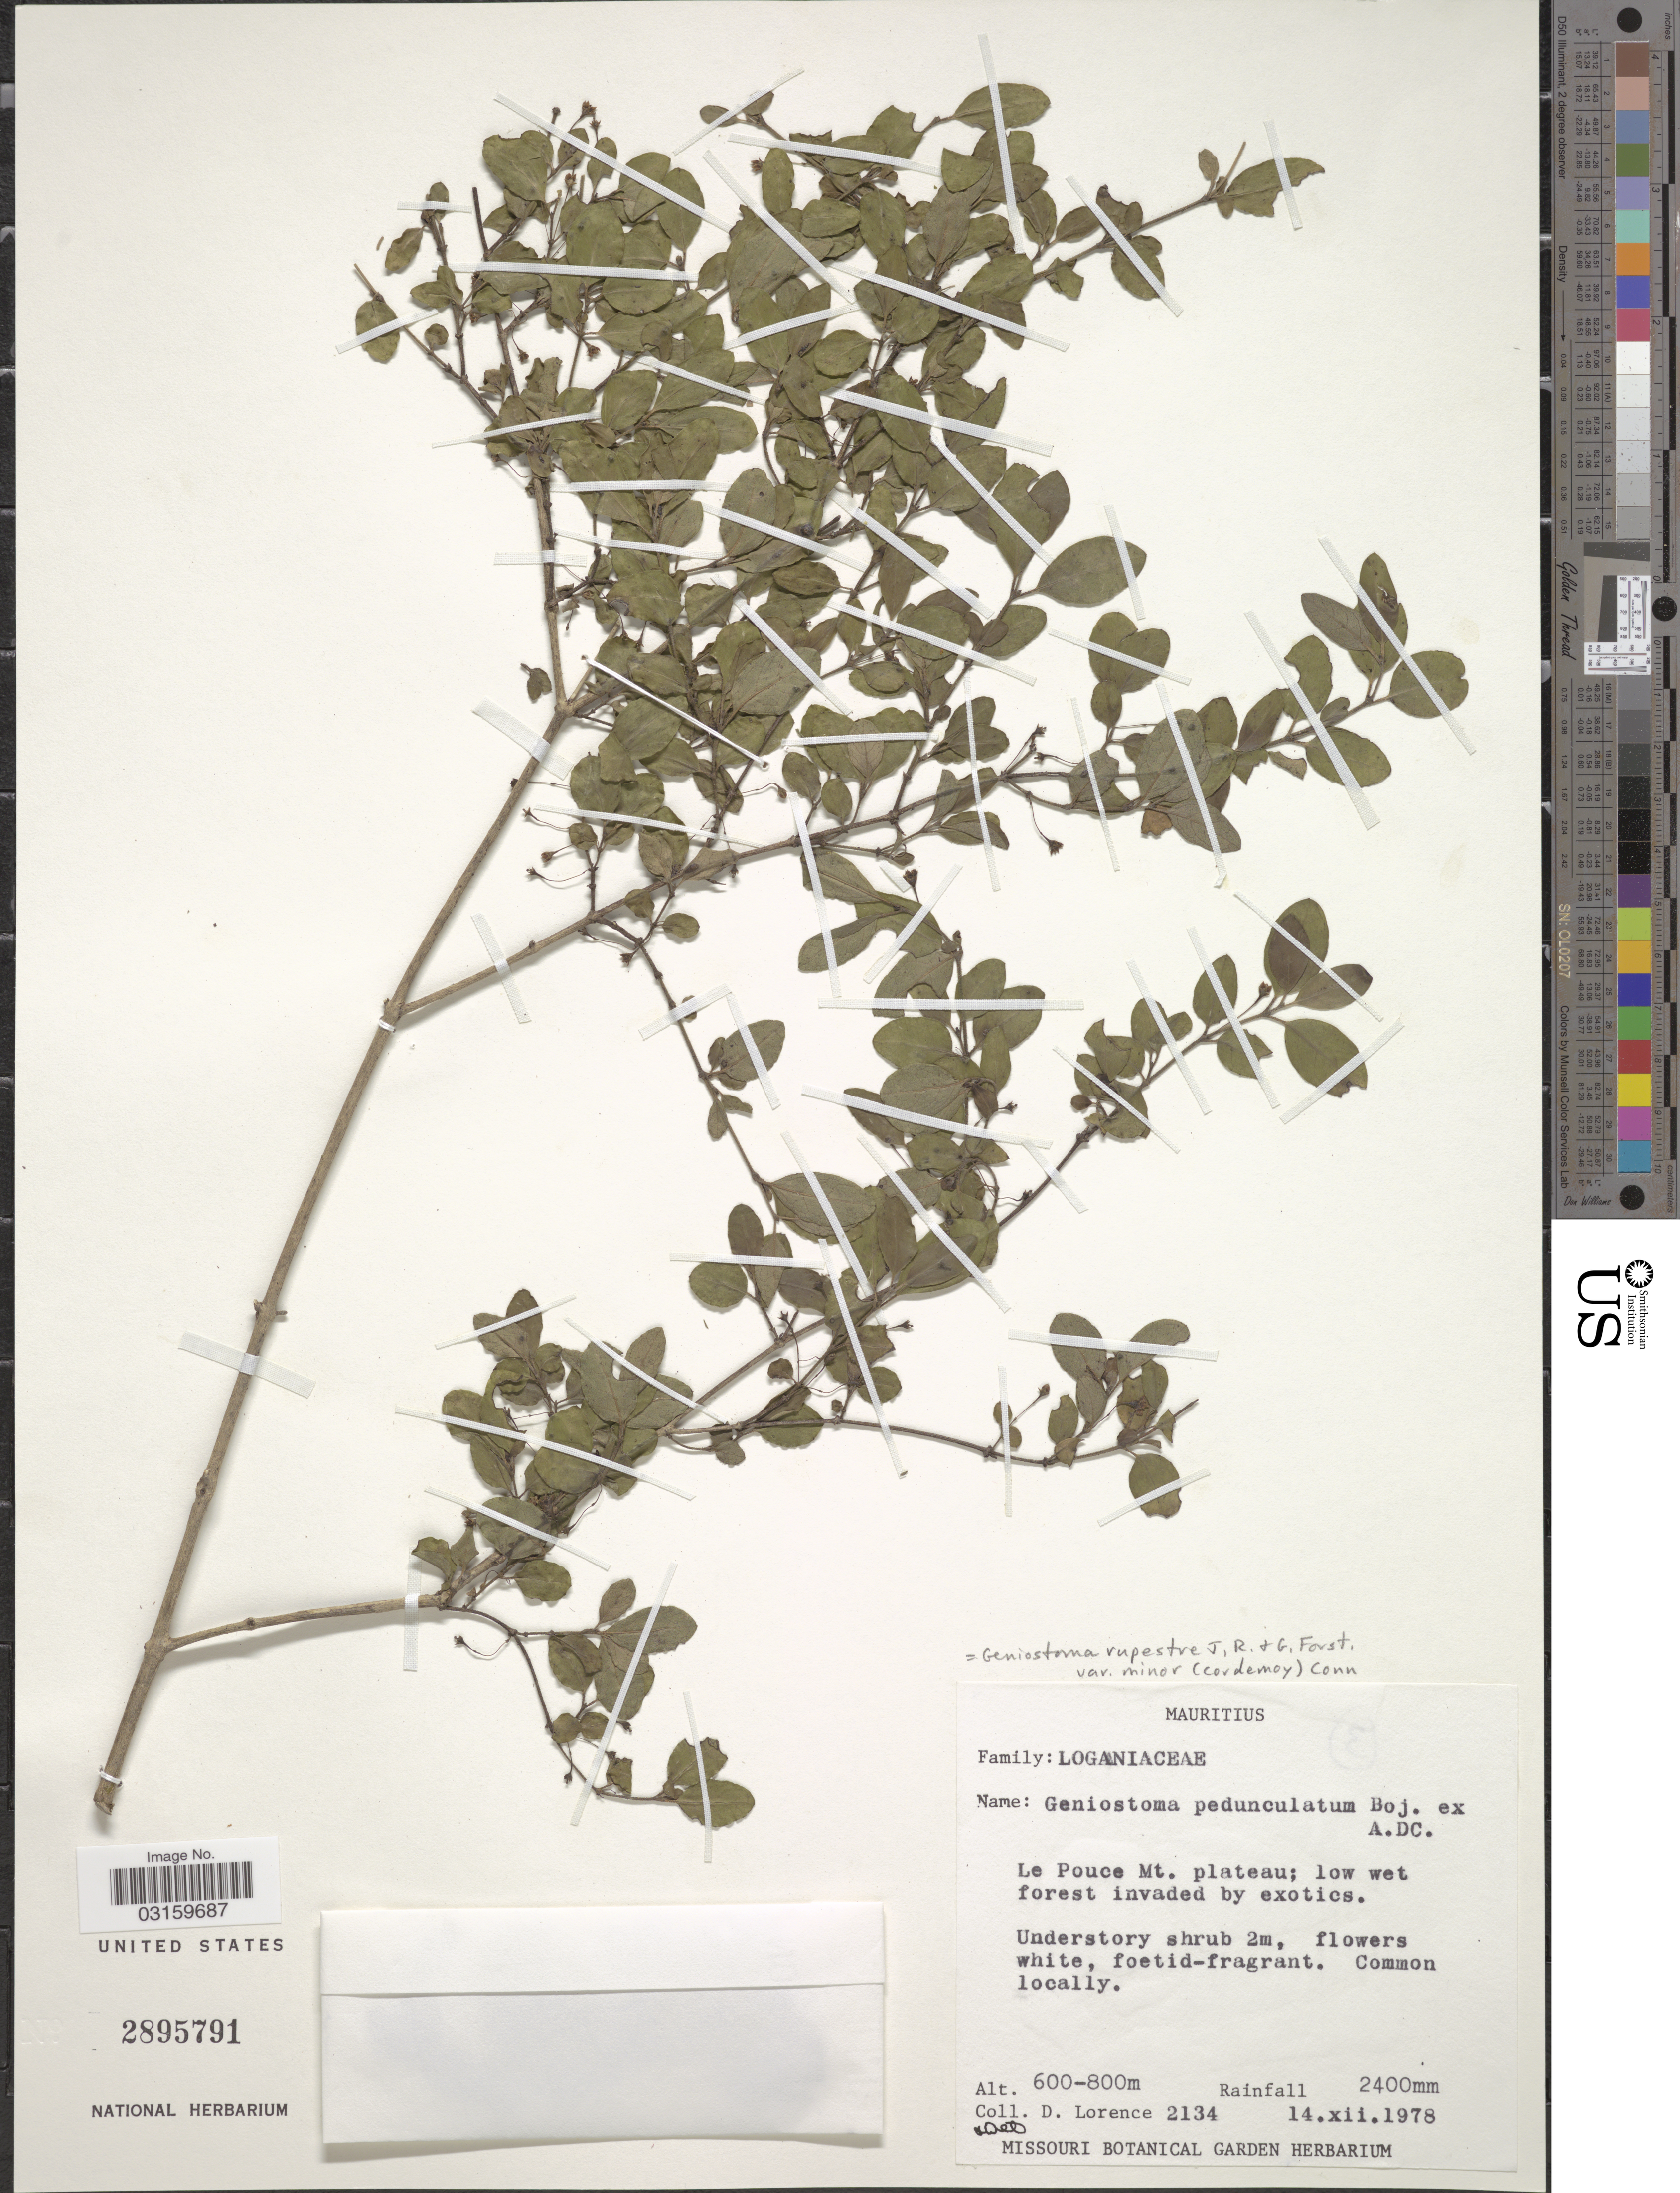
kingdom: Plantae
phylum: Tracheophyta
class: Magnoliopsida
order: Gentianales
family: Loganiaceae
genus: Geniostoma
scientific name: Geniostoma rupestre var. minor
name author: (Cordem.) B.J. Conn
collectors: D. Lorence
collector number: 2134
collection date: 1978-12-14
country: Mauritius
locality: Le Pouce Mt. Plateau.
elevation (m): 600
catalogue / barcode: US 2895791